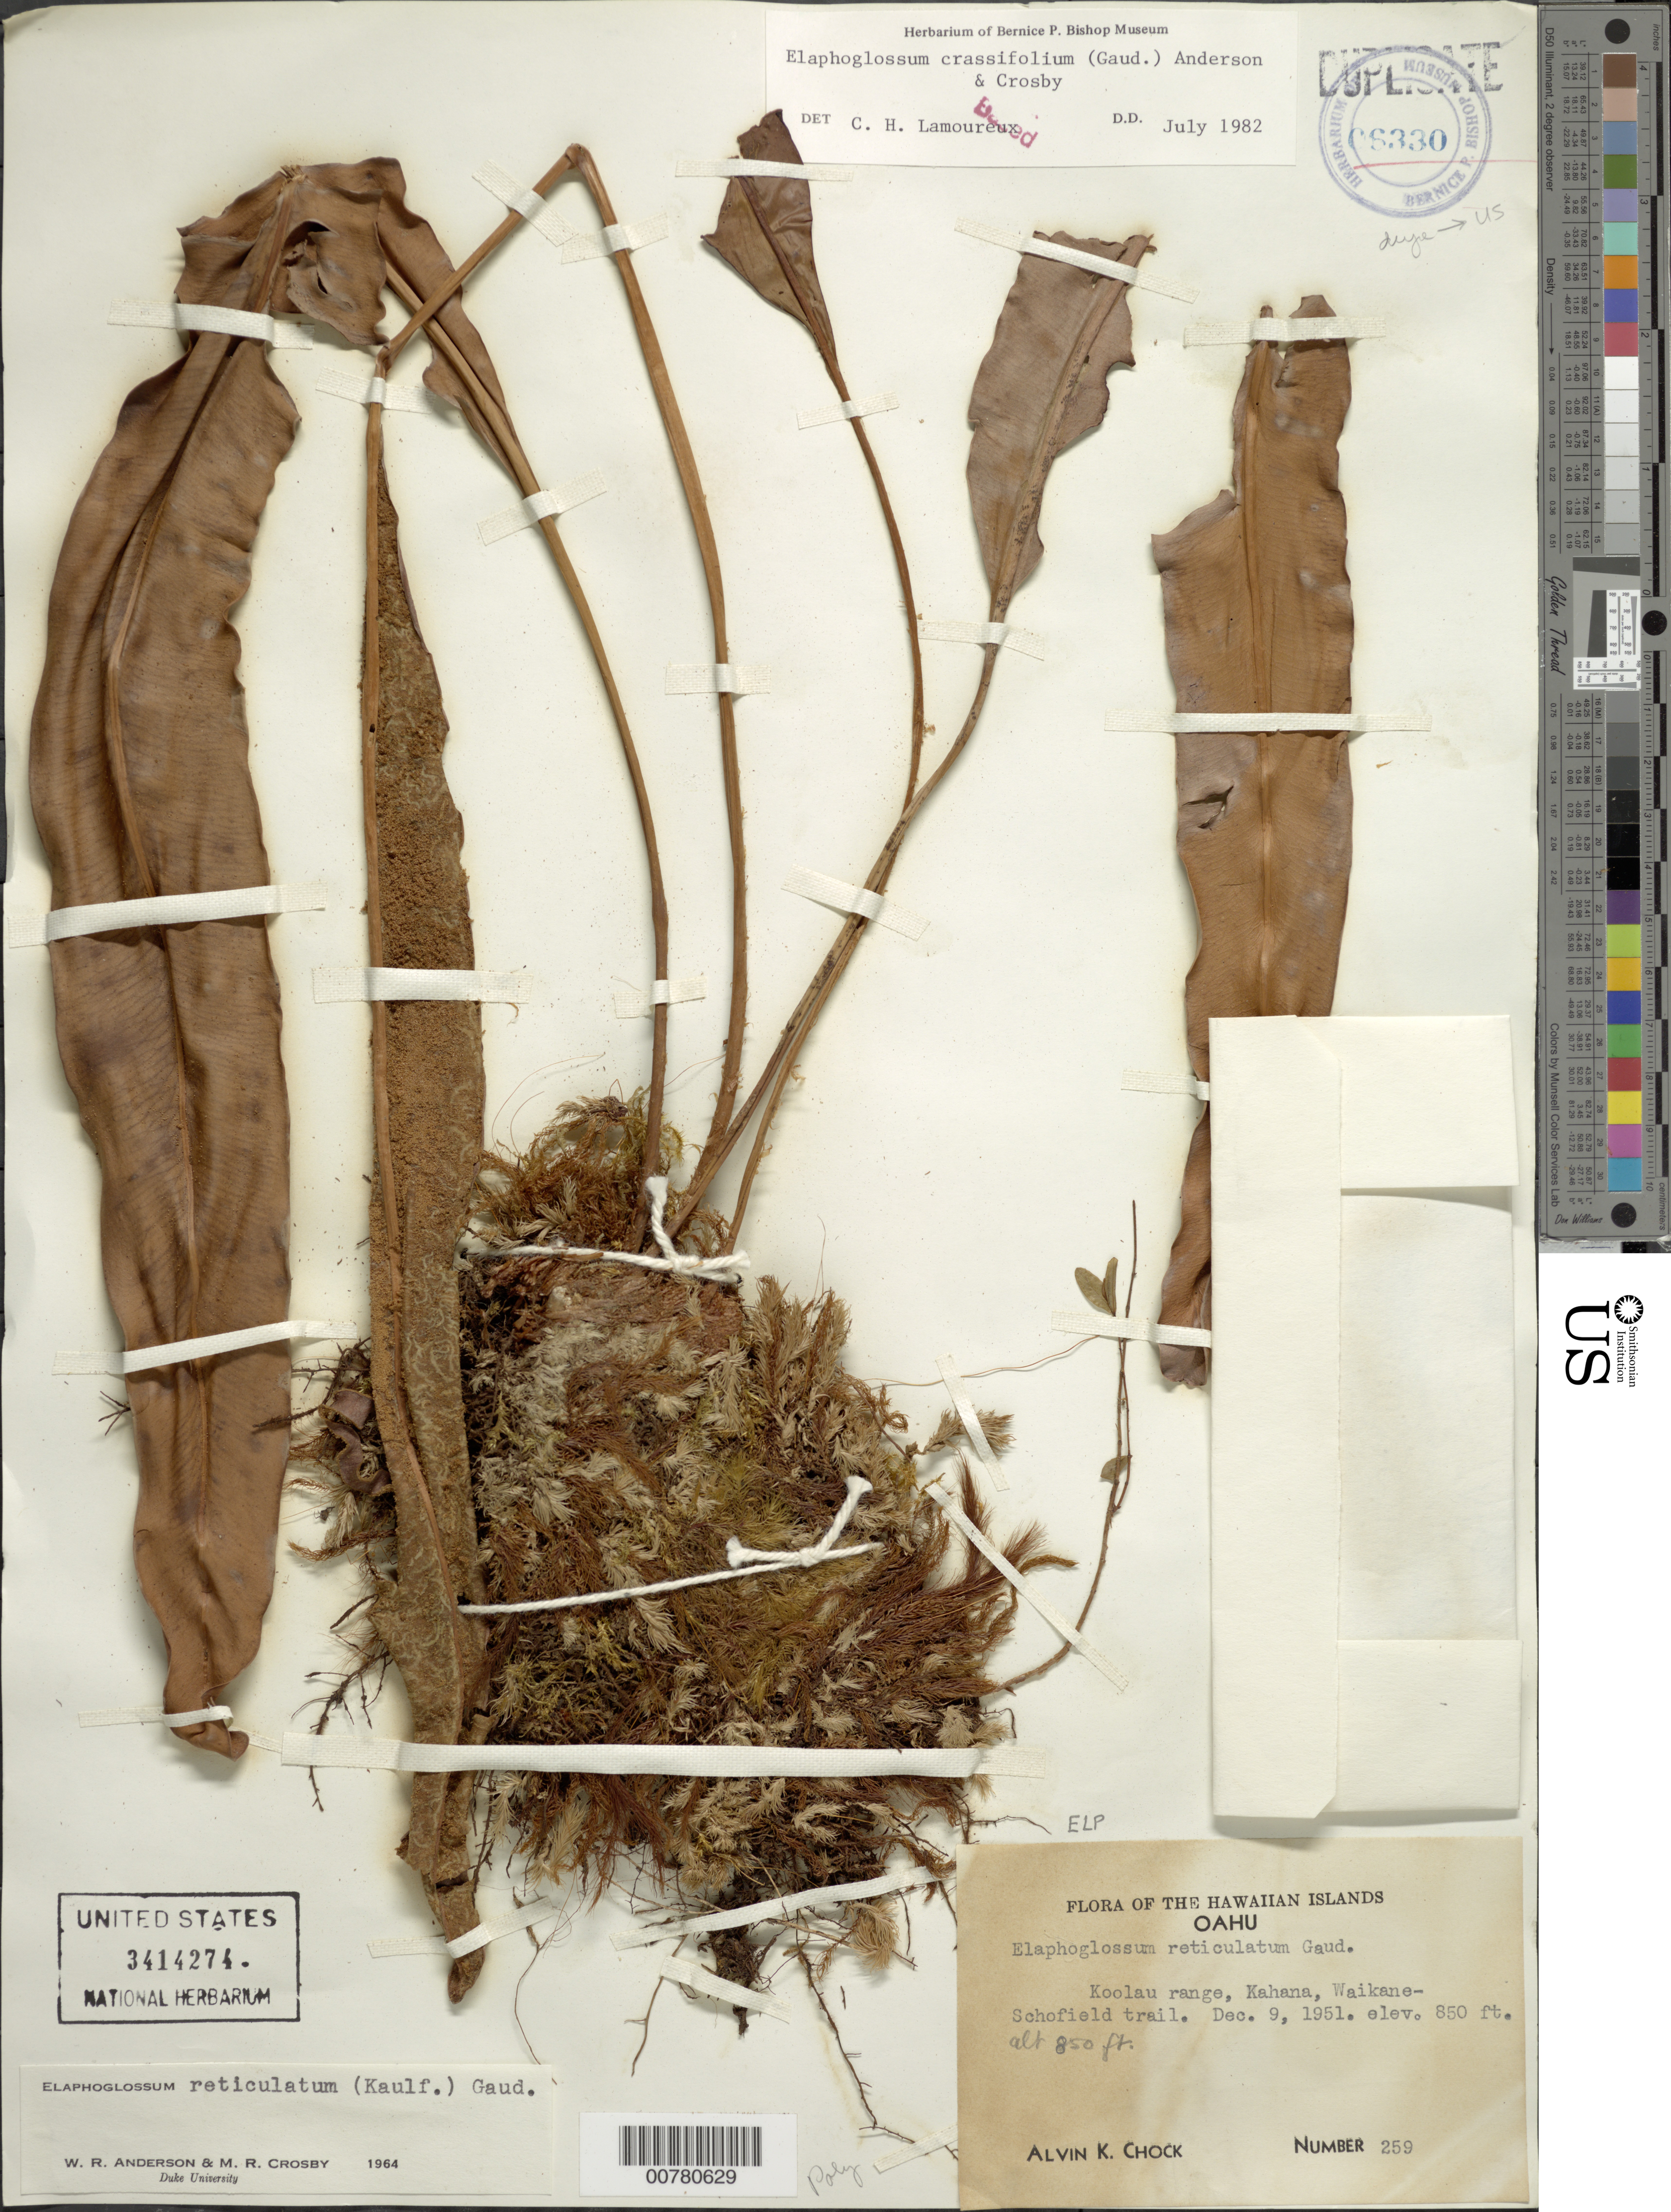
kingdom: Plantae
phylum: Tracheophyta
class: Polypodiopsida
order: Polypodiales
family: Dryopteridaceae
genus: Elaphoglossum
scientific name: Elaphoglossum crassifolium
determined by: Lamoureux, C. H.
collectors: A. Chock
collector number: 259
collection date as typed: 9 Dec 1951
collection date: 1951-12-09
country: United States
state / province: Hawaii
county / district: Honolulu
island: Oahu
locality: Koolau range, Kahana, Waikane-Schofield trail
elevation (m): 259.1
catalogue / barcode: US 3414274